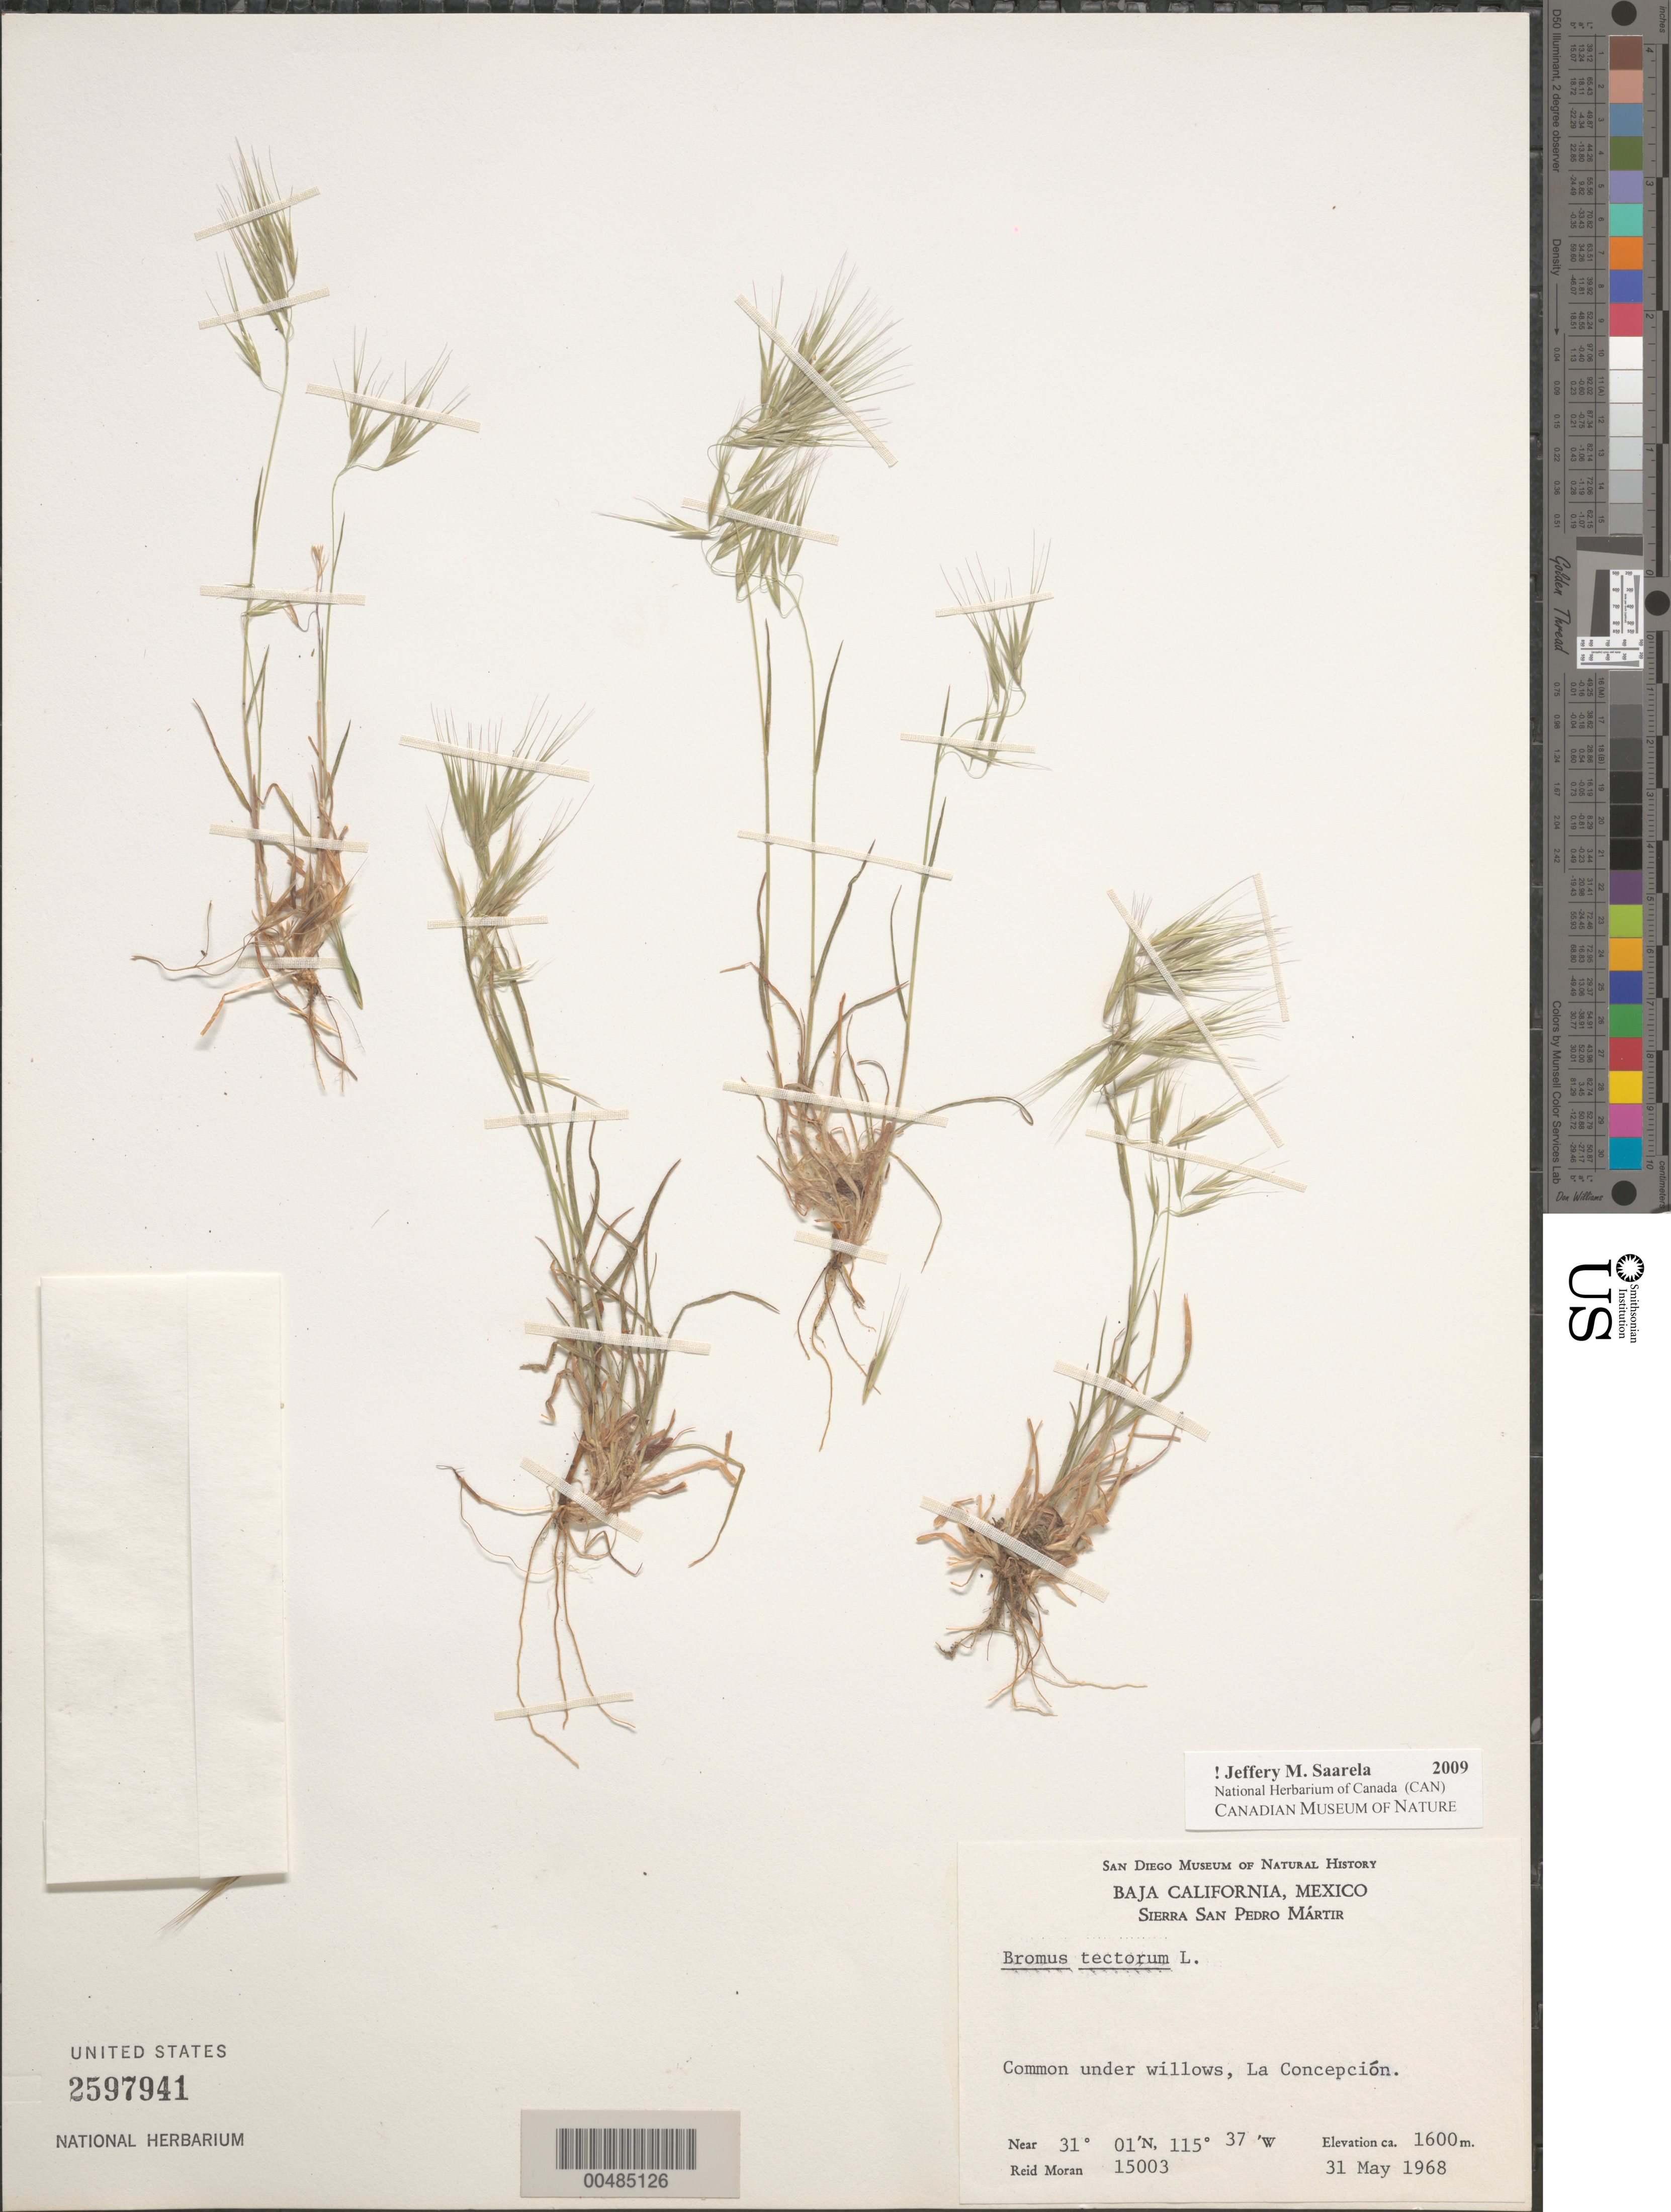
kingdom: Plantae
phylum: Tracheophyta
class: Liliopsida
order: Poales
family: Poaceae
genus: Bromus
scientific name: Bromus tectorum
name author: L.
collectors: R. V. Moran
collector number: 15003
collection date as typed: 31 May 1968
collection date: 1968-05-31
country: Mexico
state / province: Baja California Norte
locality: Sierra San Pedro Martir, La Concepci¢n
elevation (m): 1600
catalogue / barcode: US 2597941